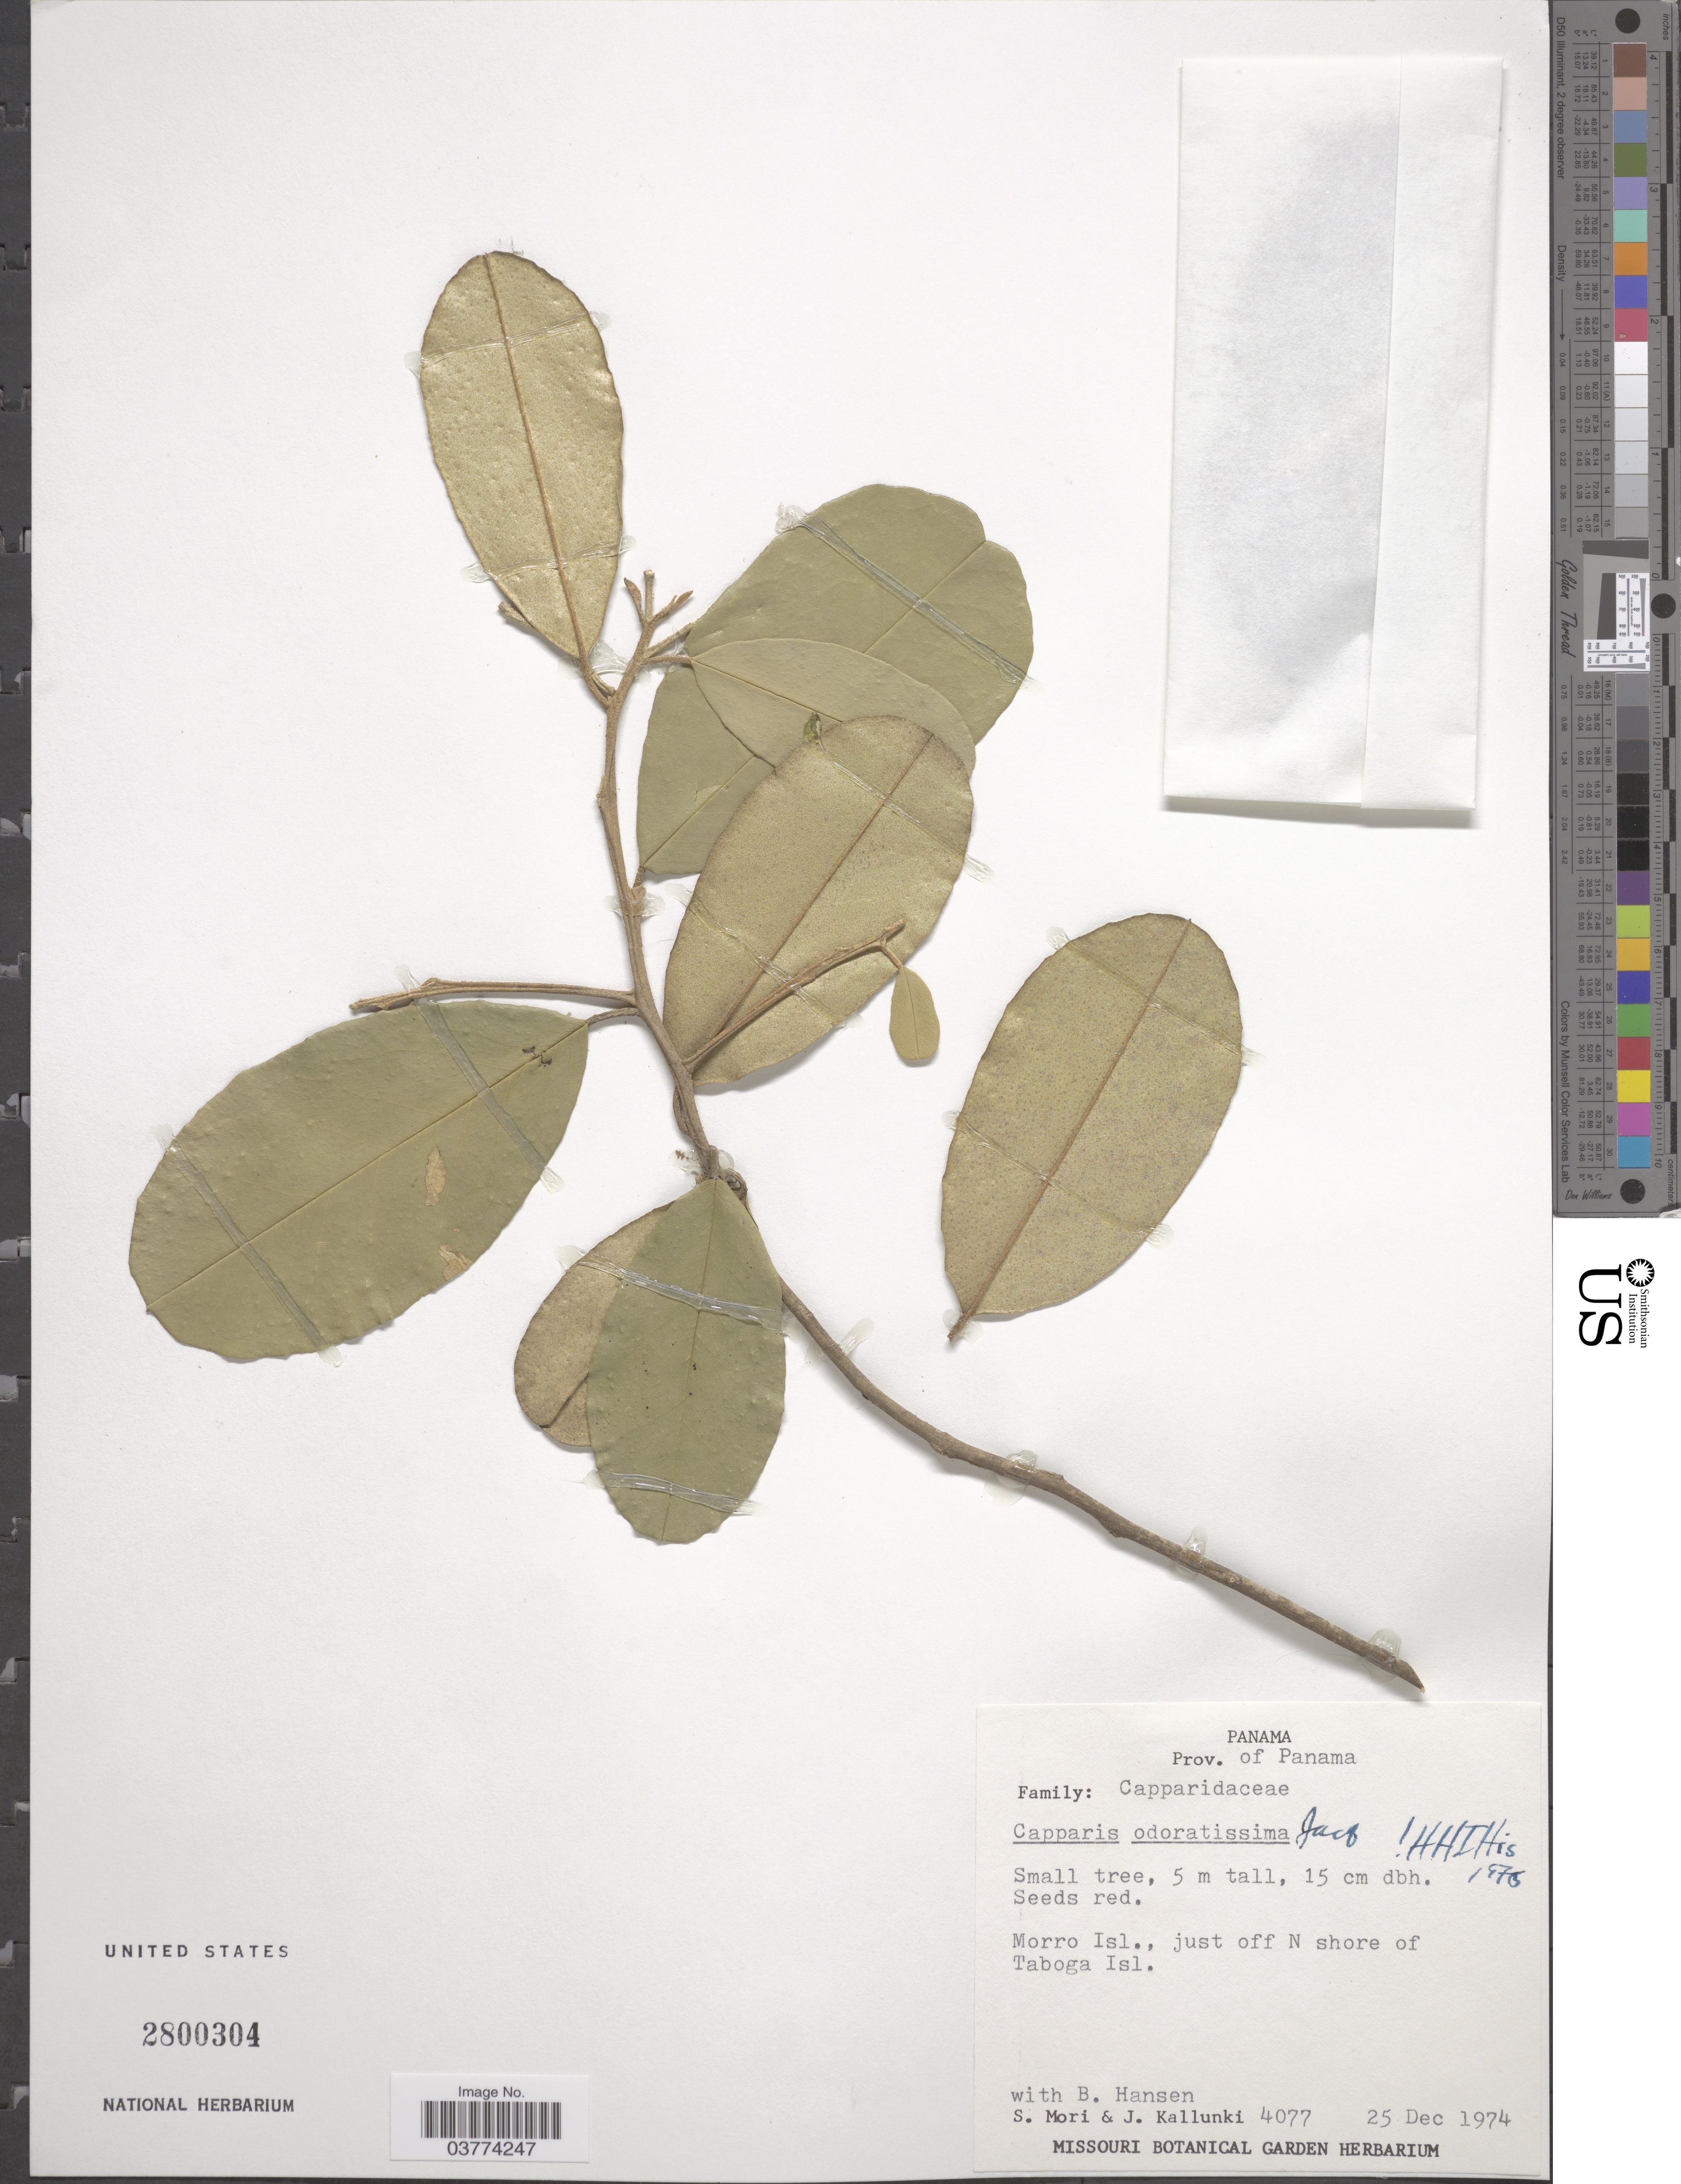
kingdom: Plantae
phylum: Tracheophyta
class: Magnoliopsida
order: Brassicales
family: Capparaceae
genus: Quadrella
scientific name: Quadrella odoratissima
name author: (Jacq.) Hutch.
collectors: S. Mori, J. Kallunki & B. Hansen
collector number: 4077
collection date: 1974-12-25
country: Panama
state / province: Panamá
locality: Morro Isl., just off N shore of Taboga Isl.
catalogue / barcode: US 2800304